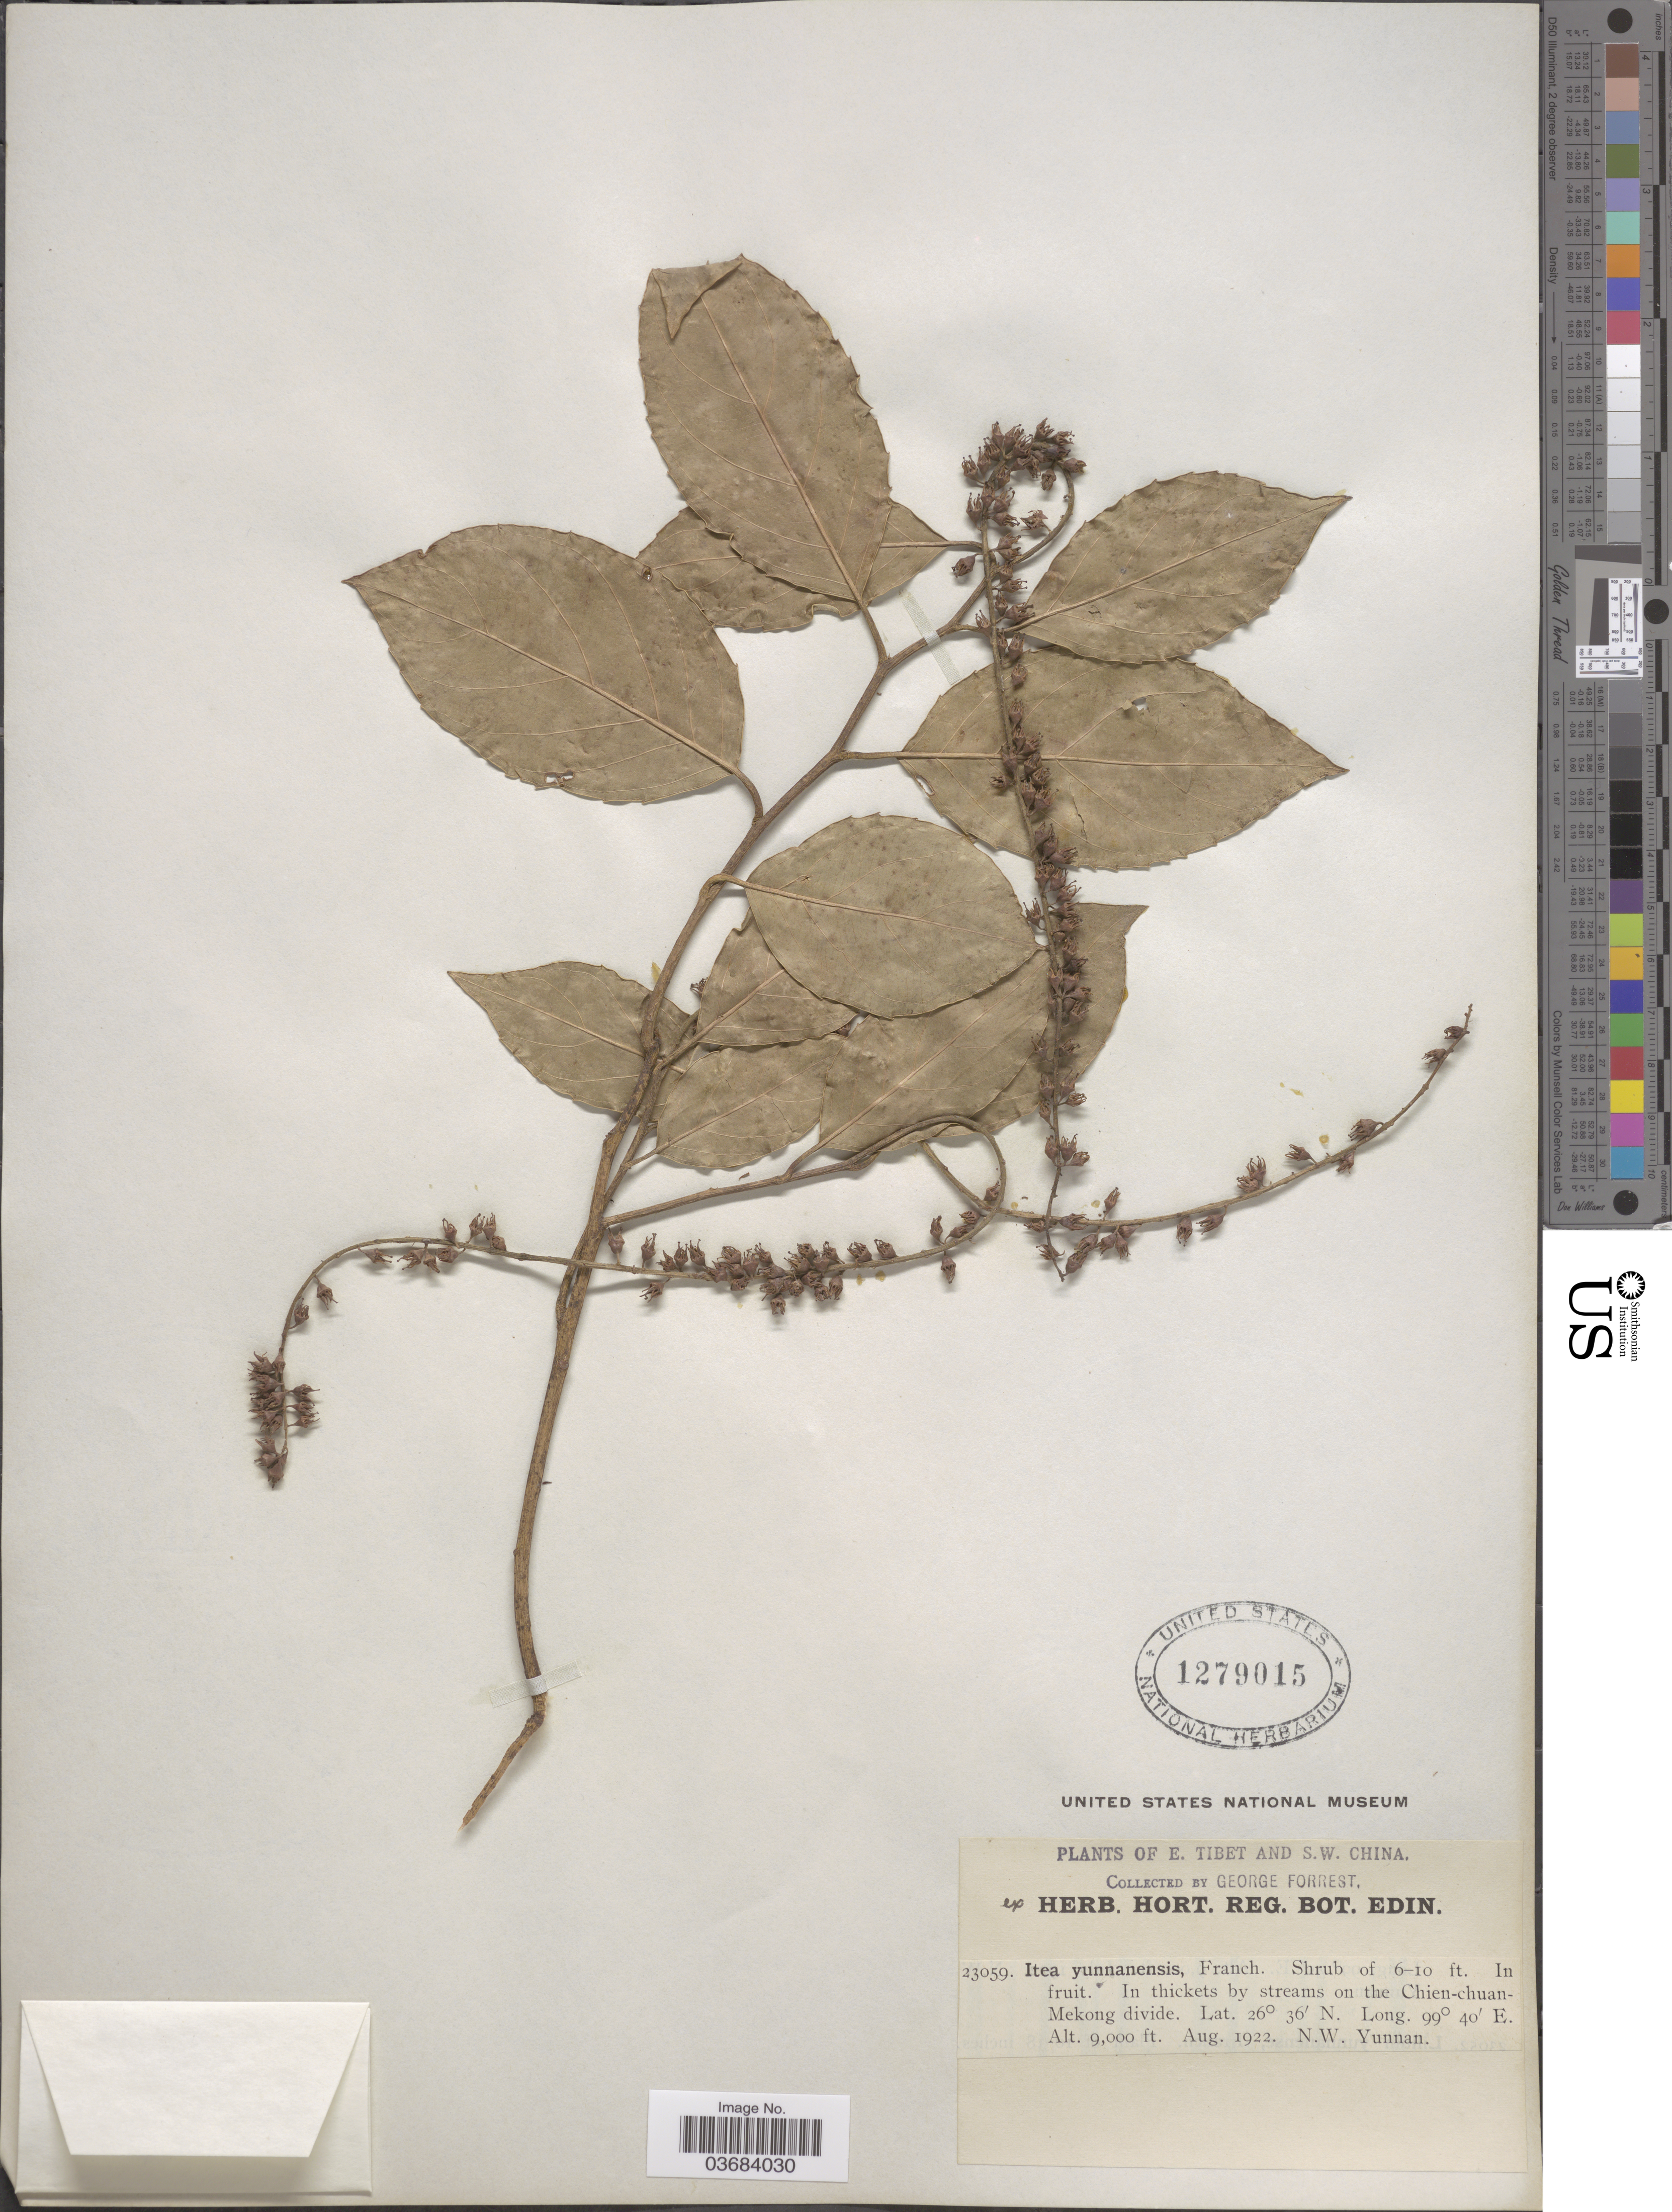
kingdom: Plantae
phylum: Tracheophyta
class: Magnoliopsida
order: Saxifragales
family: Iteaceae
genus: Itea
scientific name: Itea yunnanensis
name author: Franch.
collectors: G. Forrest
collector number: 23059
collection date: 1922-08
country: China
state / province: Yunnan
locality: E. Tibet and S.W. China. In thickets by stream on the Chien-chuan-Mekong divide. N. W. Yunnan.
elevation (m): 2743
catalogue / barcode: US 1279015